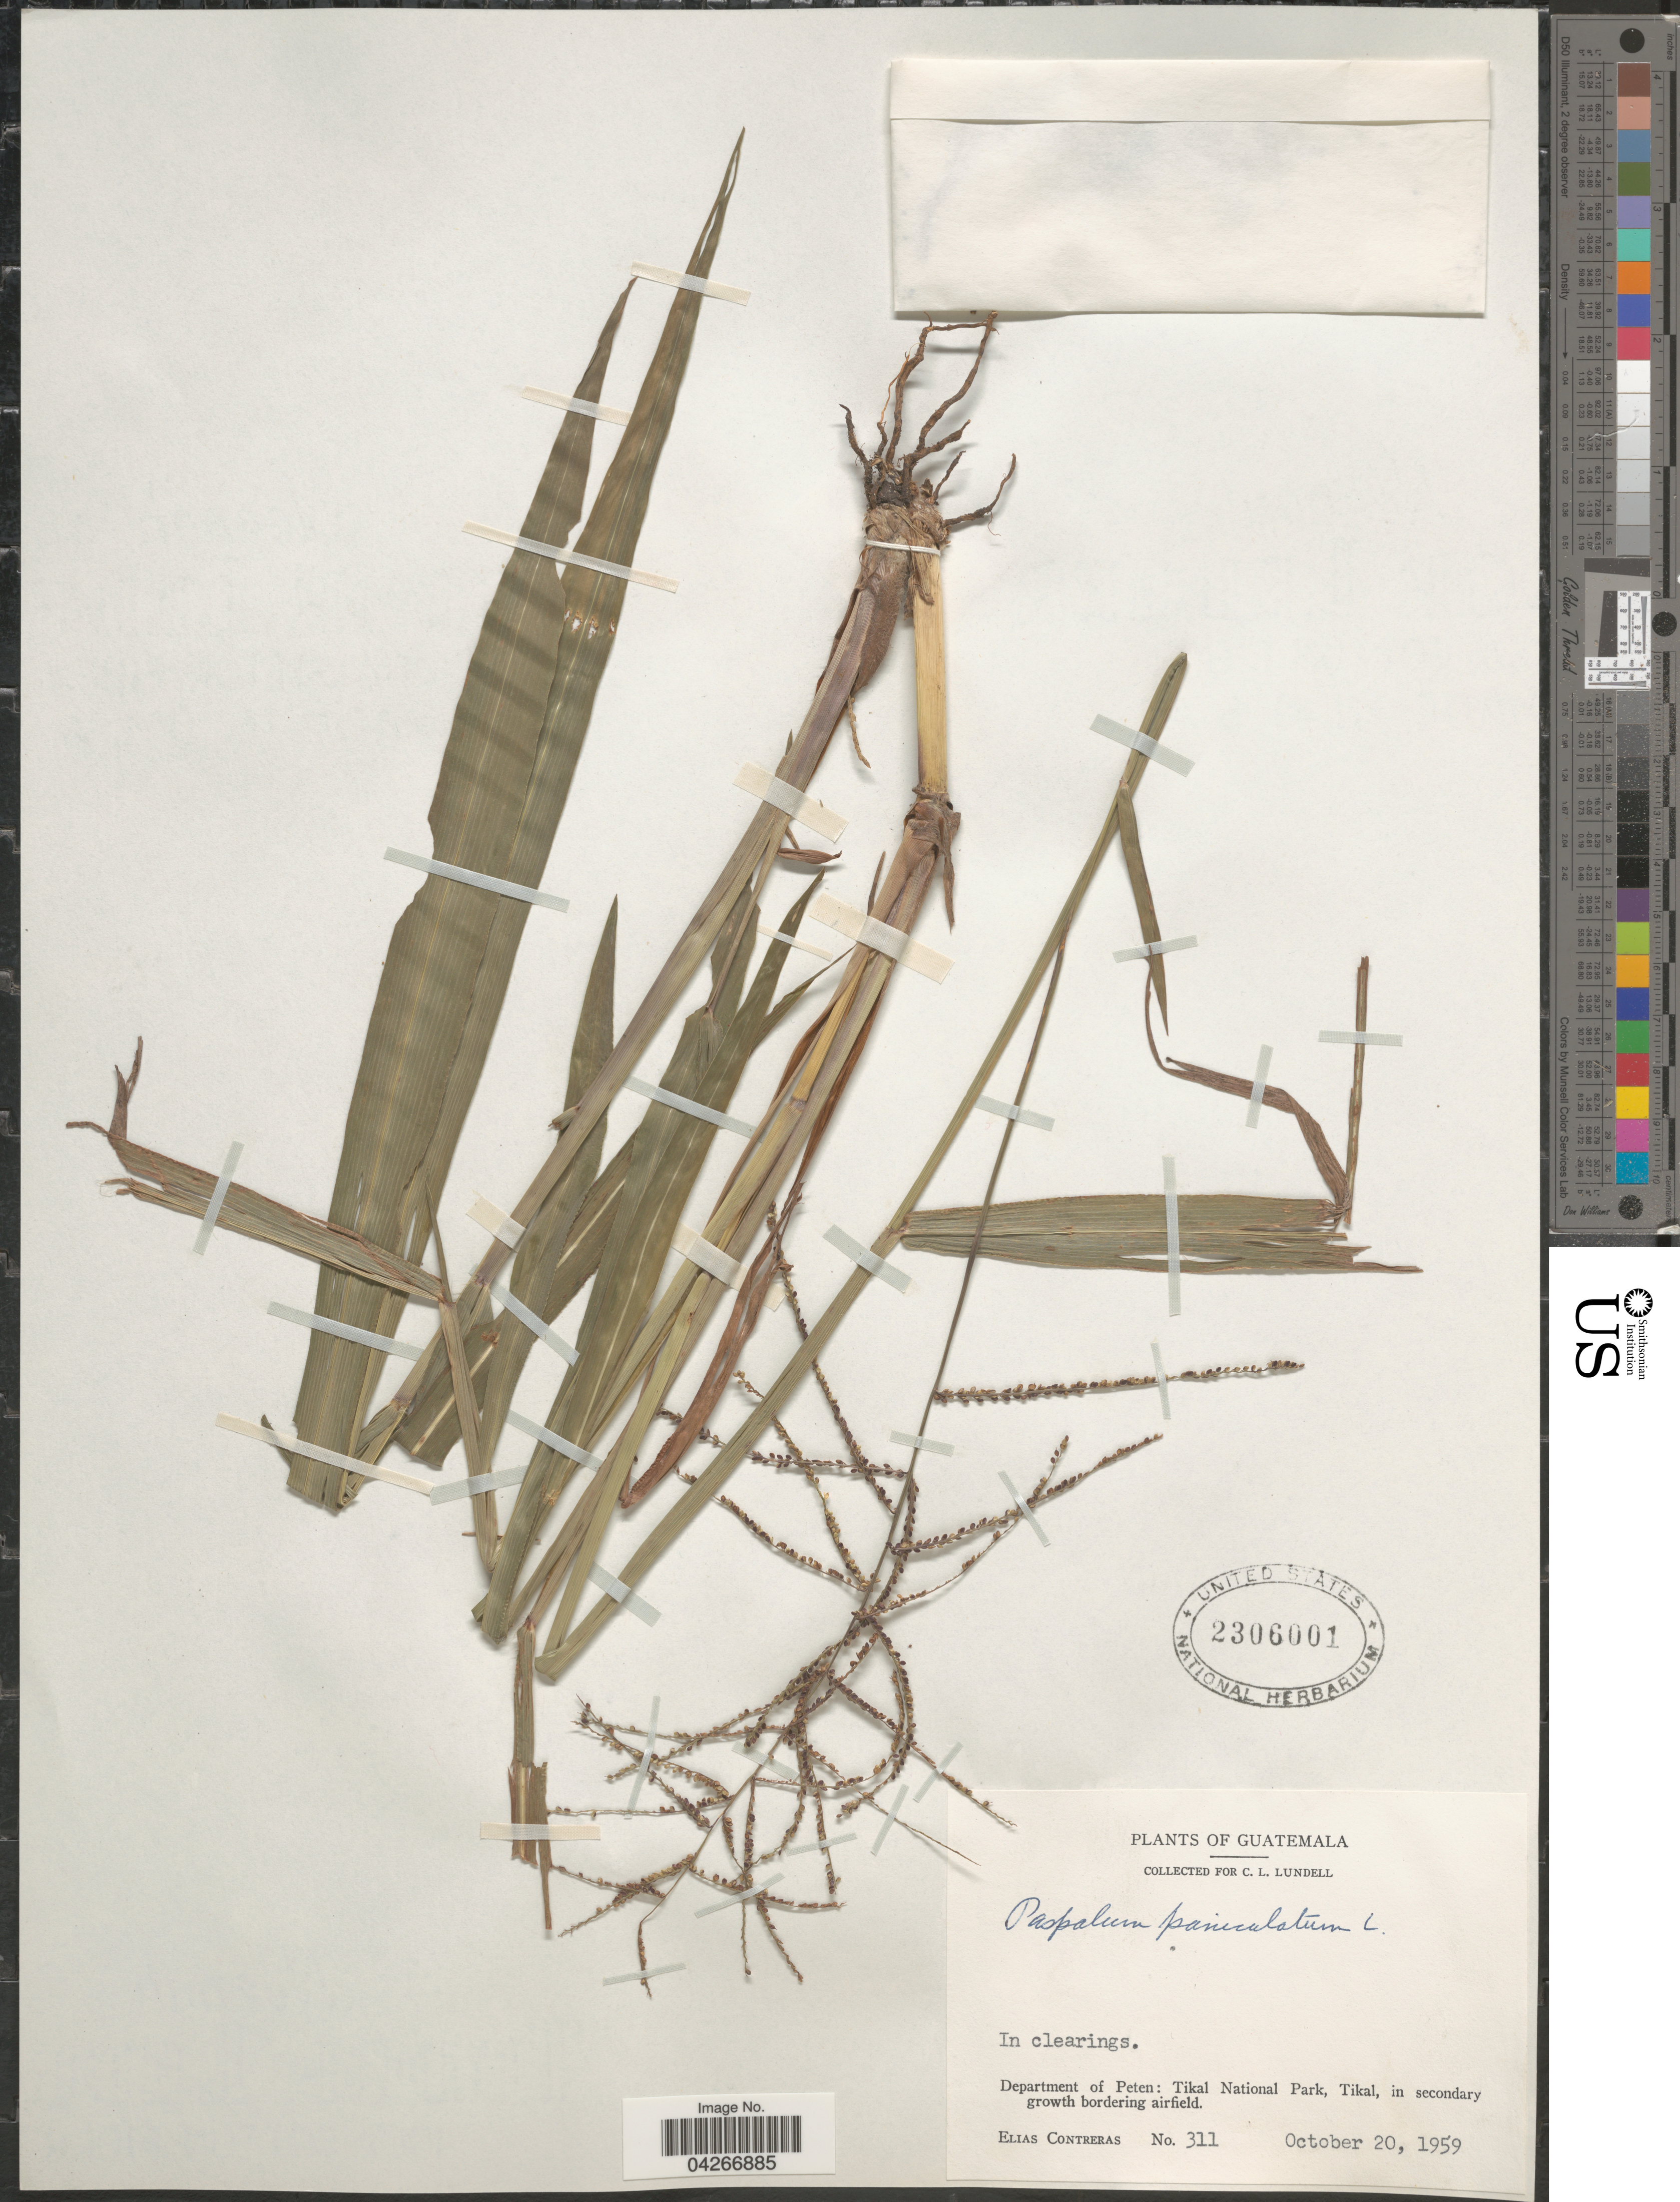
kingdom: Plantae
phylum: Tracheophyta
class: Liliopsida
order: Poales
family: Poaceae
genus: Paspalum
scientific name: Paspalum paniculatum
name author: L.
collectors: E. Contreras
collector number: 311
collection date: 1959-10-20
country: Guatemala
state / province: El Peten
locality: Department of Peten: Tikal National Park, Tikal.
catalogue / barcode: US 2306001